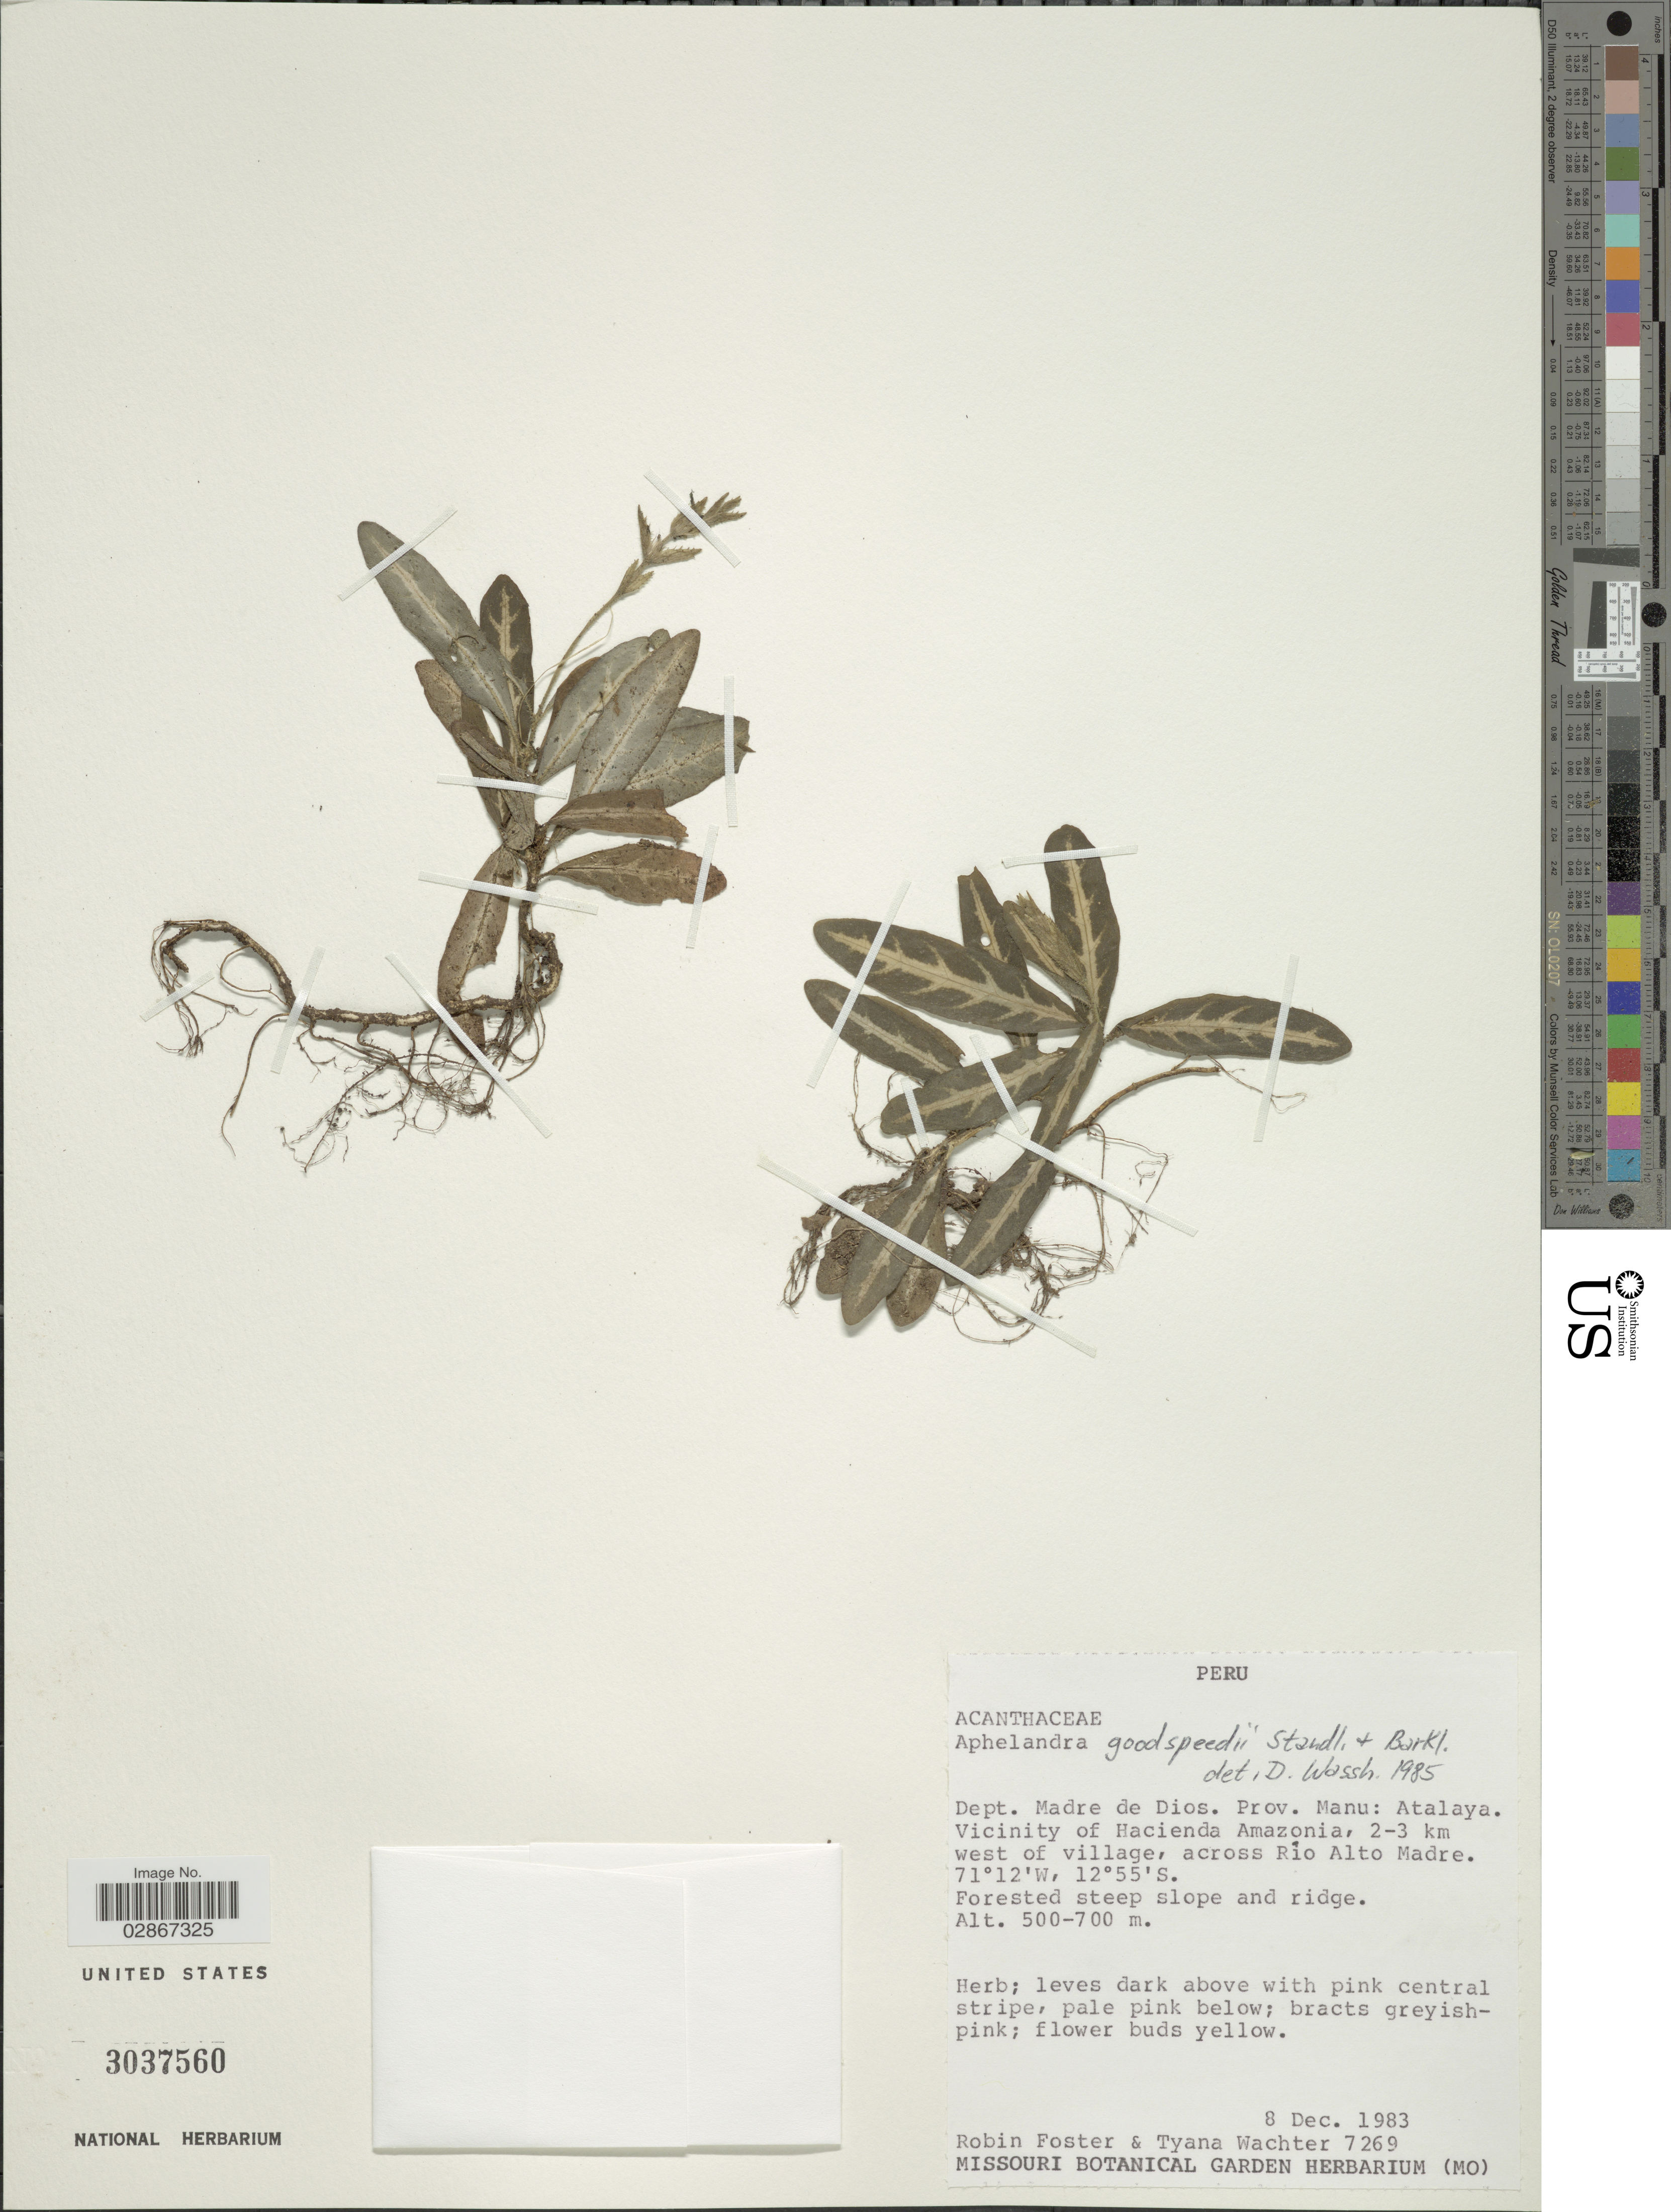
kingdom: Plantae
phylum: Tracheophyta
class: Magnoliopsida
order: Lamiales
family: Acanthaceae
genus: Aphelandra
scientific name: Aphelandra maculata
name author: (Tafalla ex Nees) Voss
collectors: R. B. Foster & T. Wachter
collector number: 7269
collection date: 1983-12-08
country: Peru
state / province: Madre de Dios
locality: Dept. Madre de Dios. Prov. Manu: Atalaya. Vicinity of Hacienda Amazonia, 2-3 km west of village, across Rio Alto Madre.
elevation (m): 500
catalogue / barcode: US 3037560